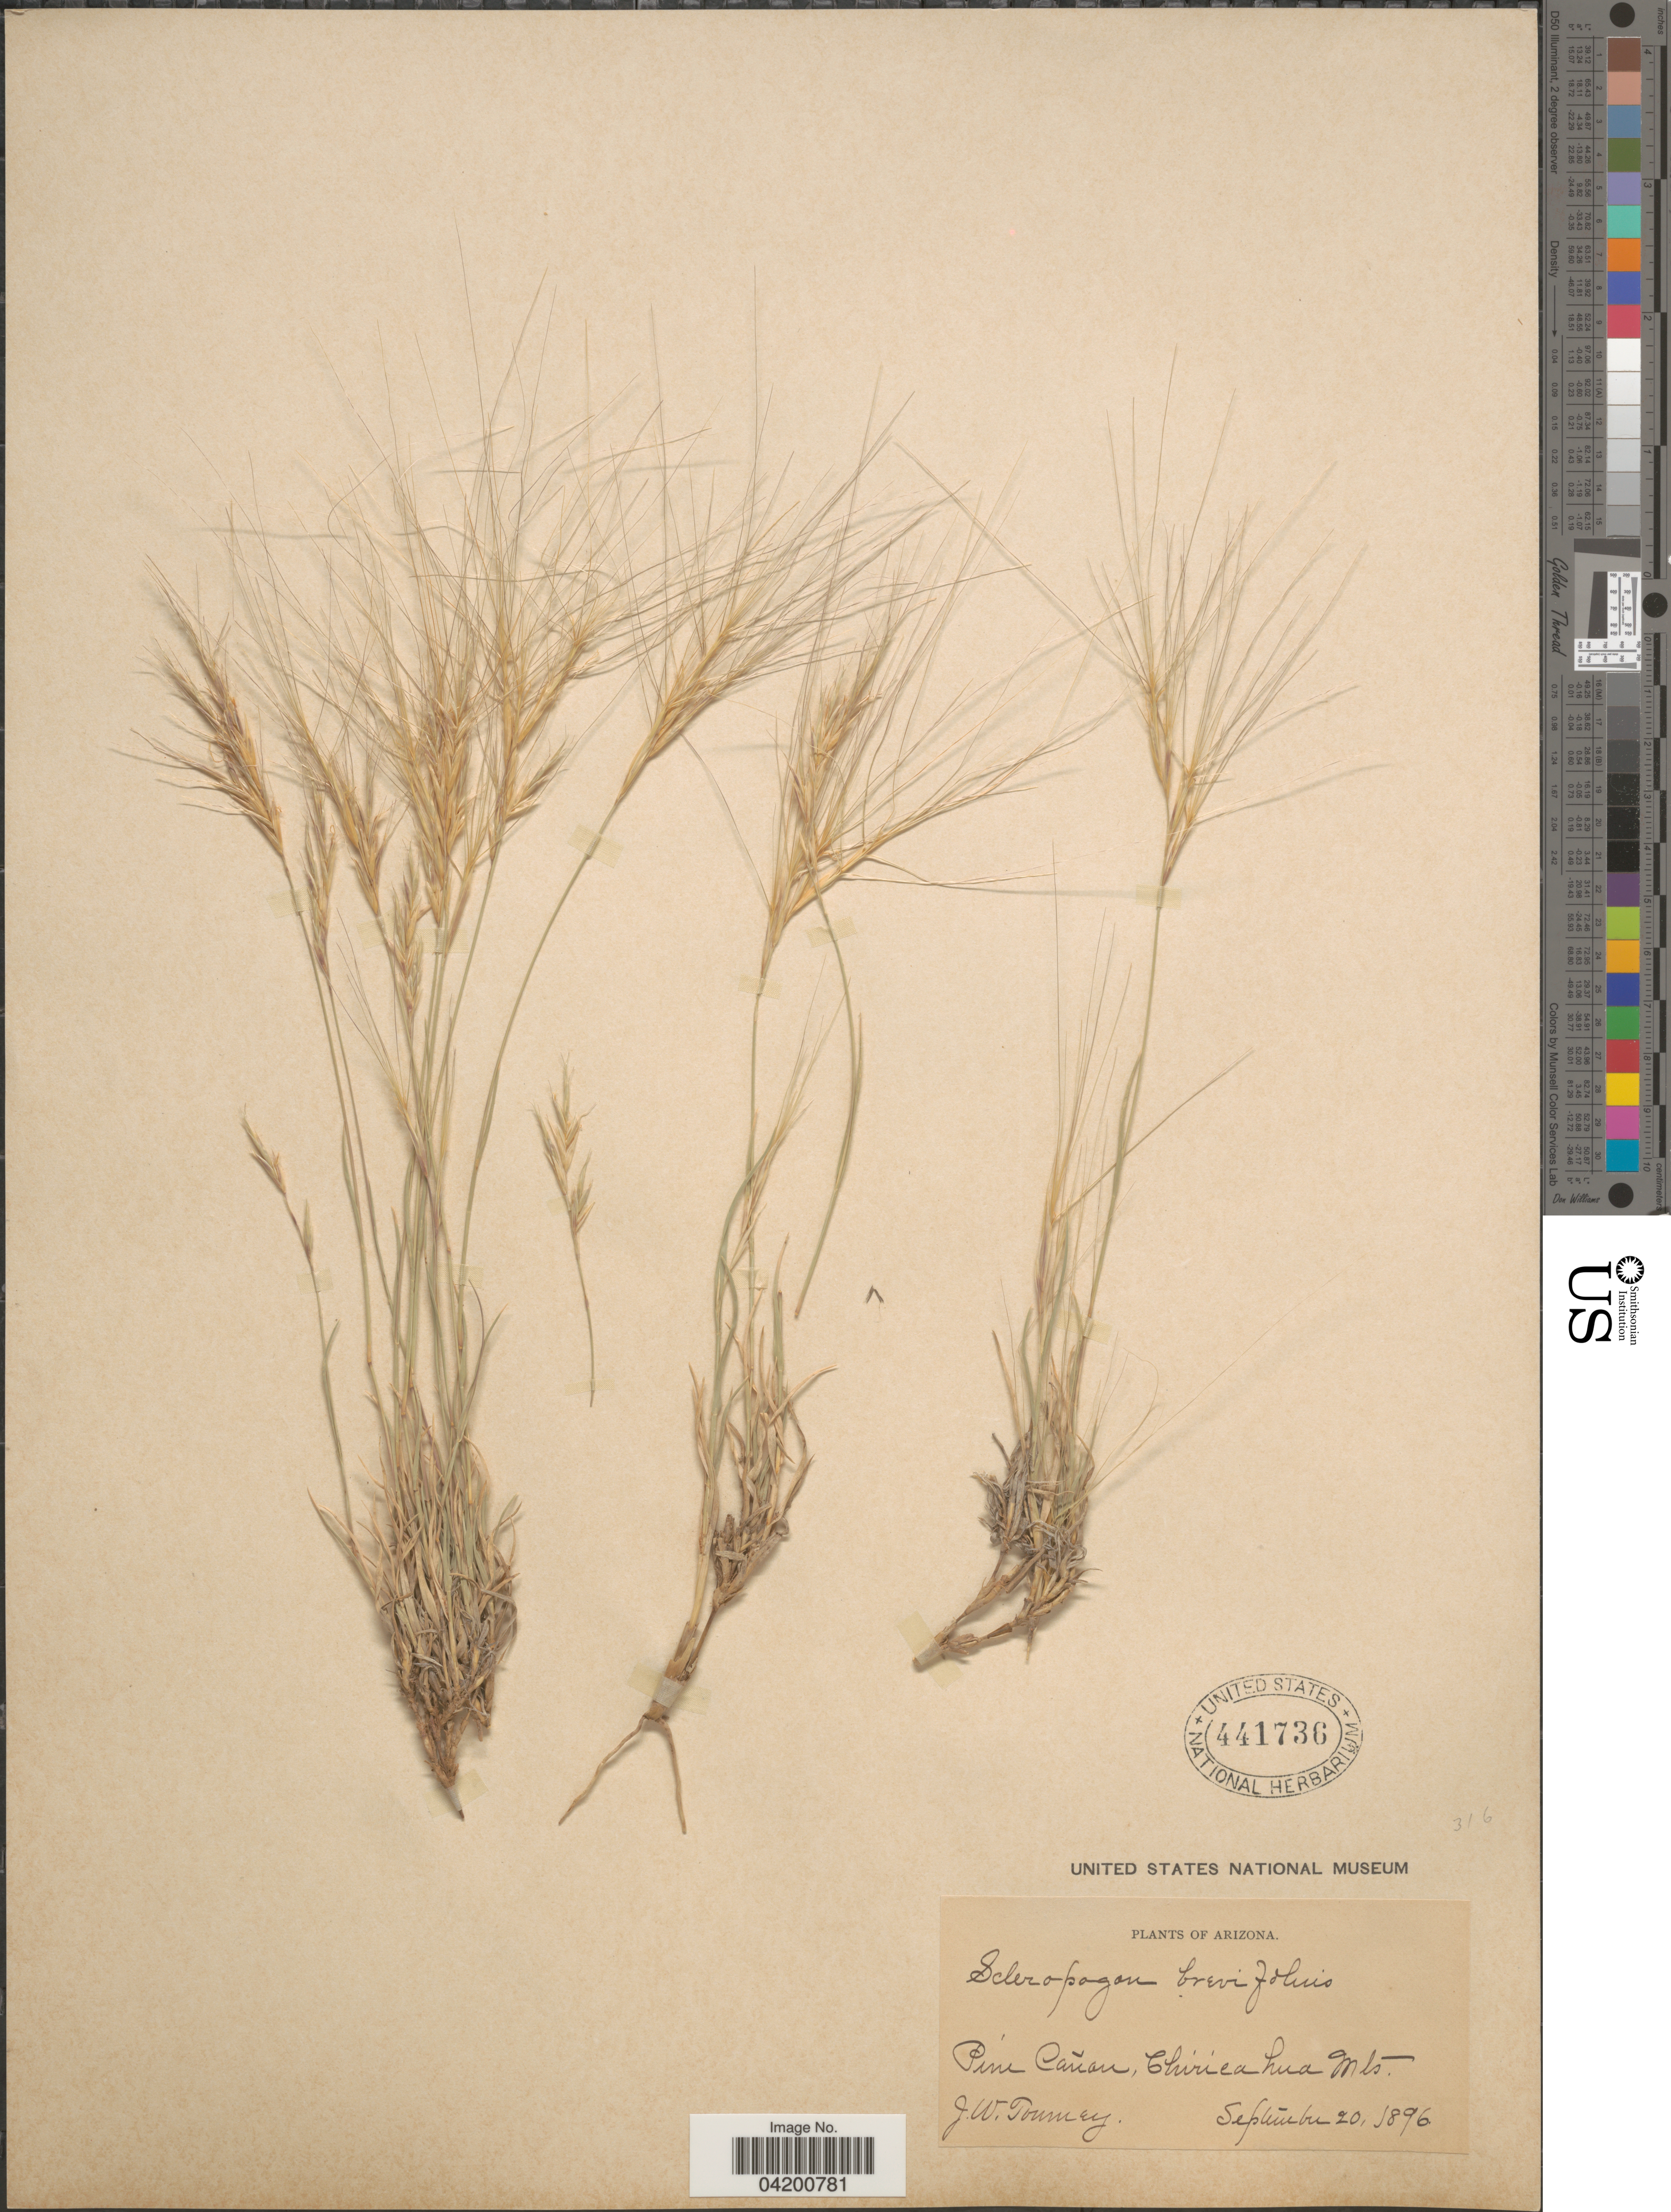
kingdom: Plantae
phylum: Tracheophyta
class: Liliopsida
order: Poales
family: Poaceae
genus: Scleropogon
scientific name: Scleropogon brevifolius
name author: Phil.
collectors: J. W. Toumey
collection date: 1896-09-20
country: United States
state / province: Arizona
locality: Pine Cañon, Chiricahua Mts.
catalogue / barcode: US 441736